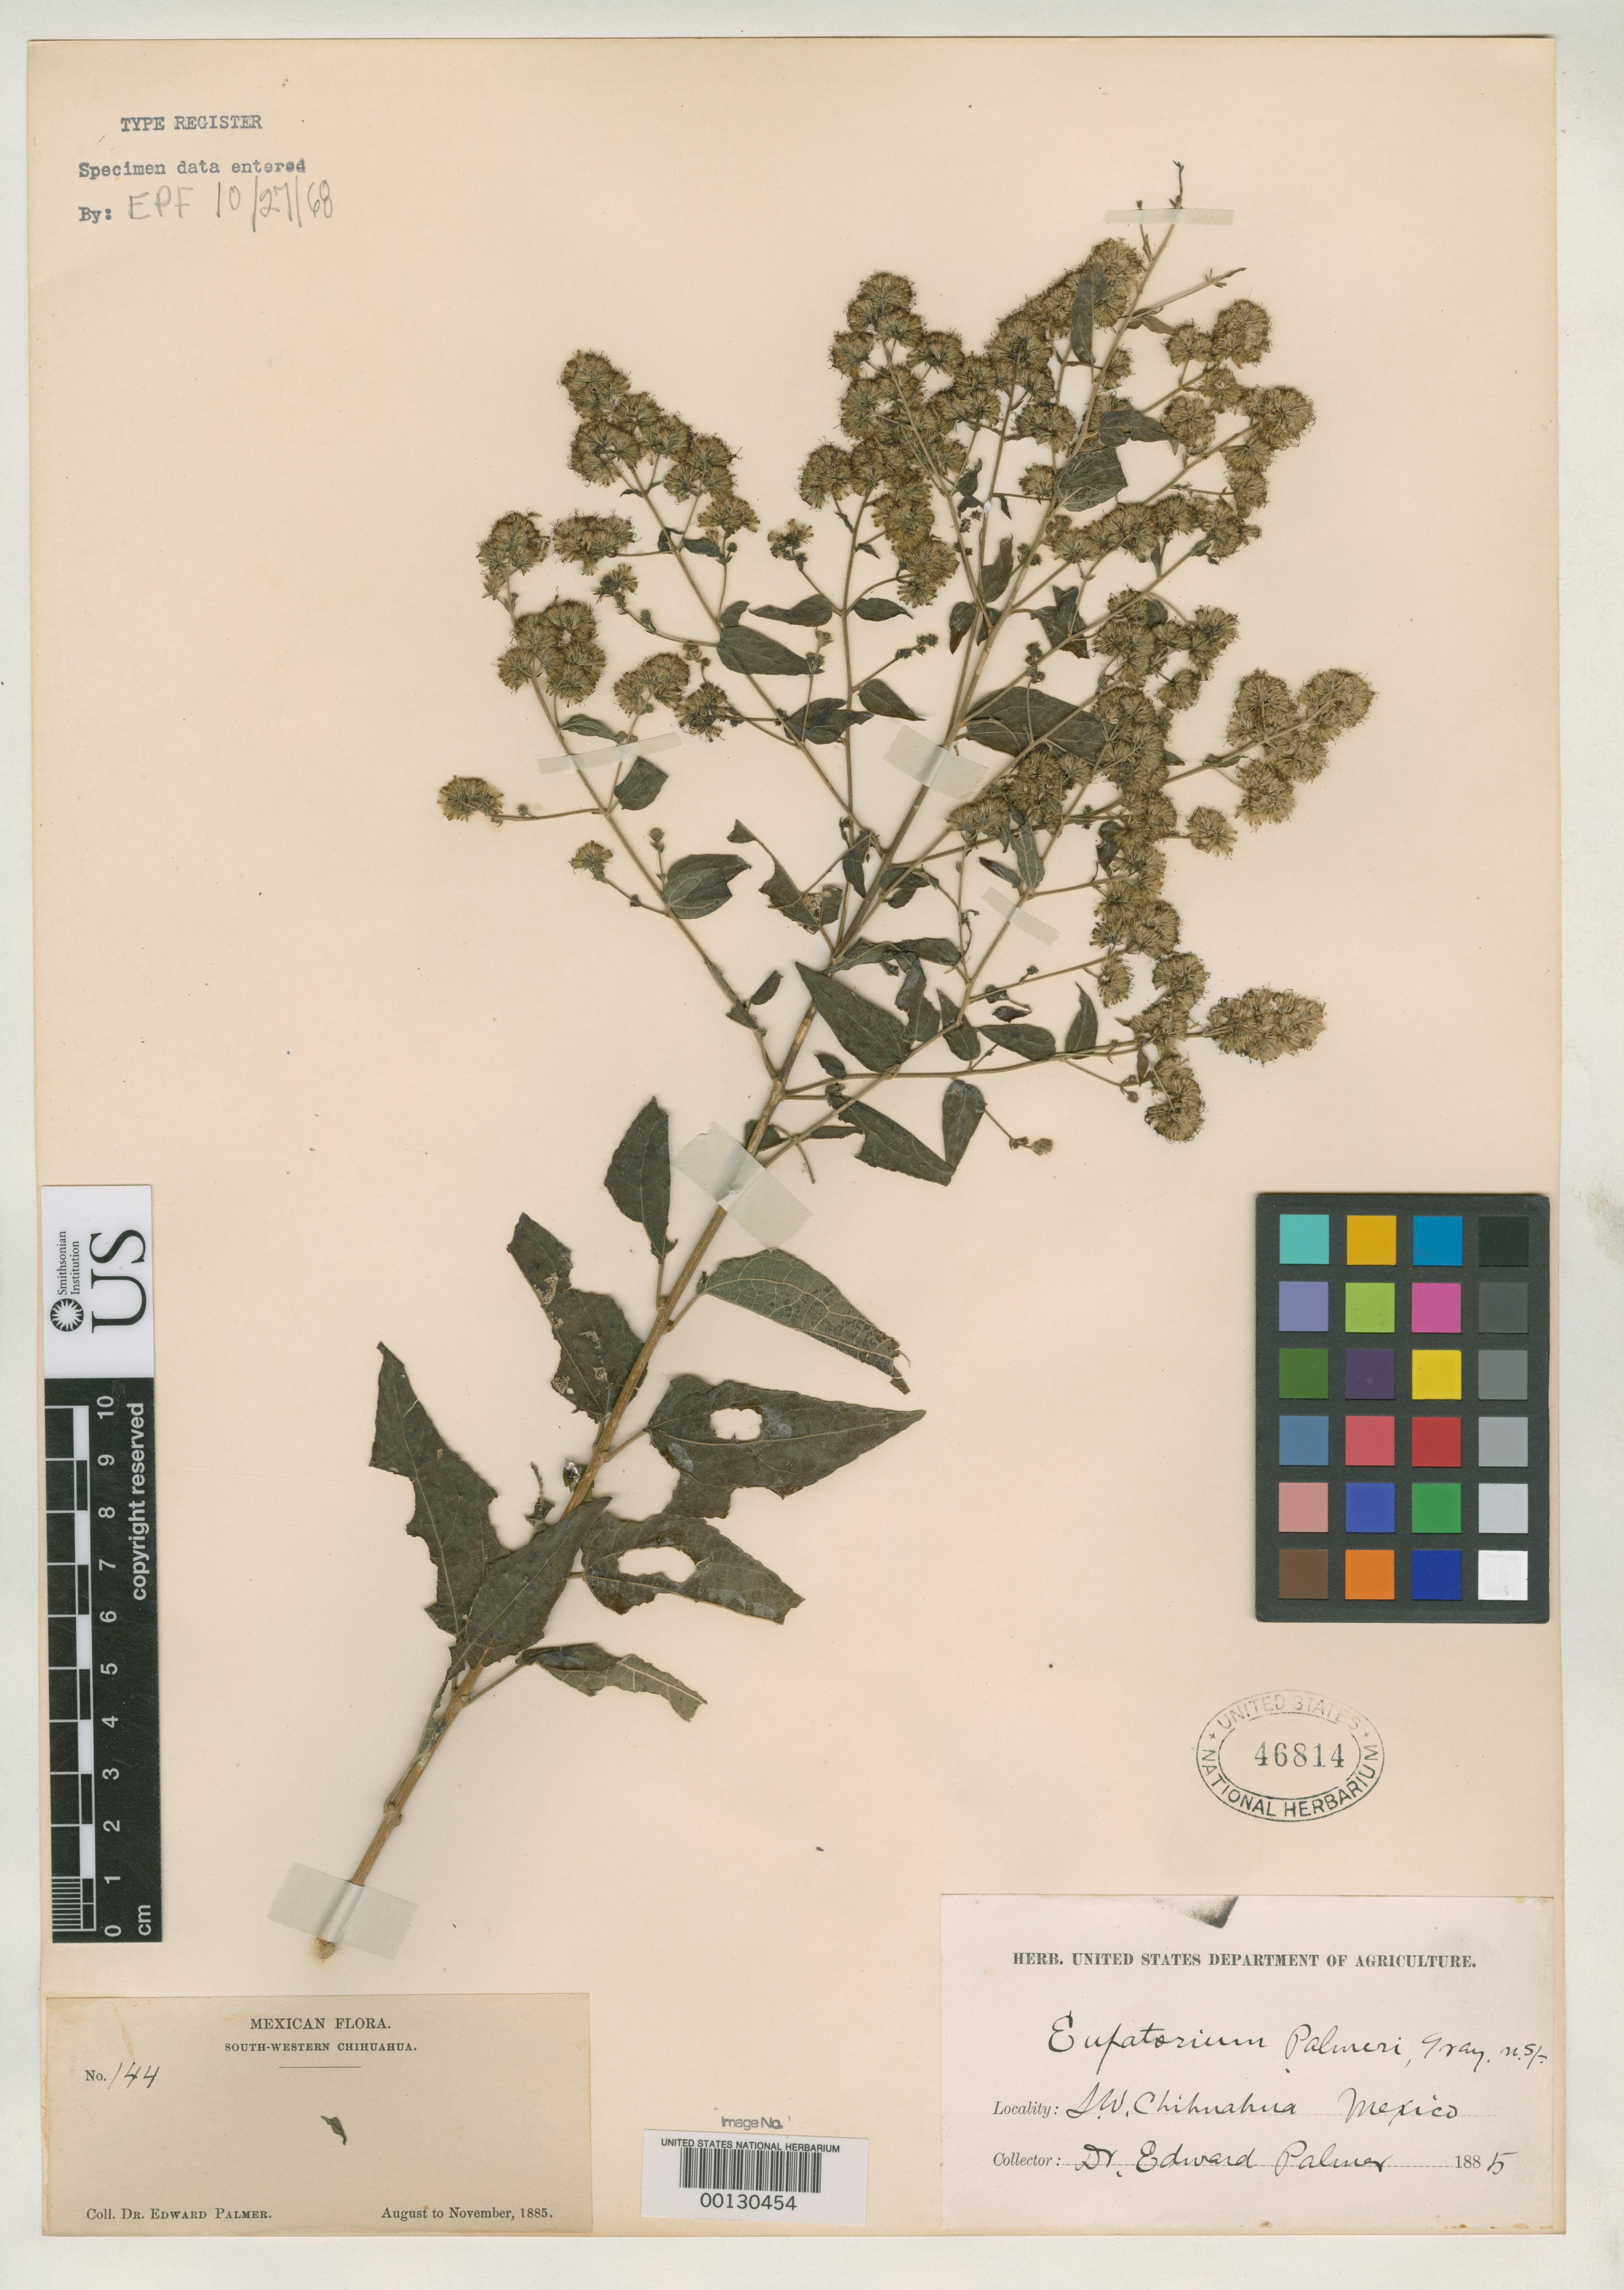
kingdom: Plantae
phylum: Tracheophyta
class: Magnoliopsida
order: Asterales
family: Asteraceae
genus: Eupatorium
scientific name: Eupatorium palmeri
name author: A. Gray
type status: Isosyntype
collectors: E. Palmer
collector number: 144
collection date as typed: Aug 1885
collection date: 1885-08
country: Mexico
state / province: Chihuahua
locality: Above Batopilas.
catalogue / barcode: US 46814